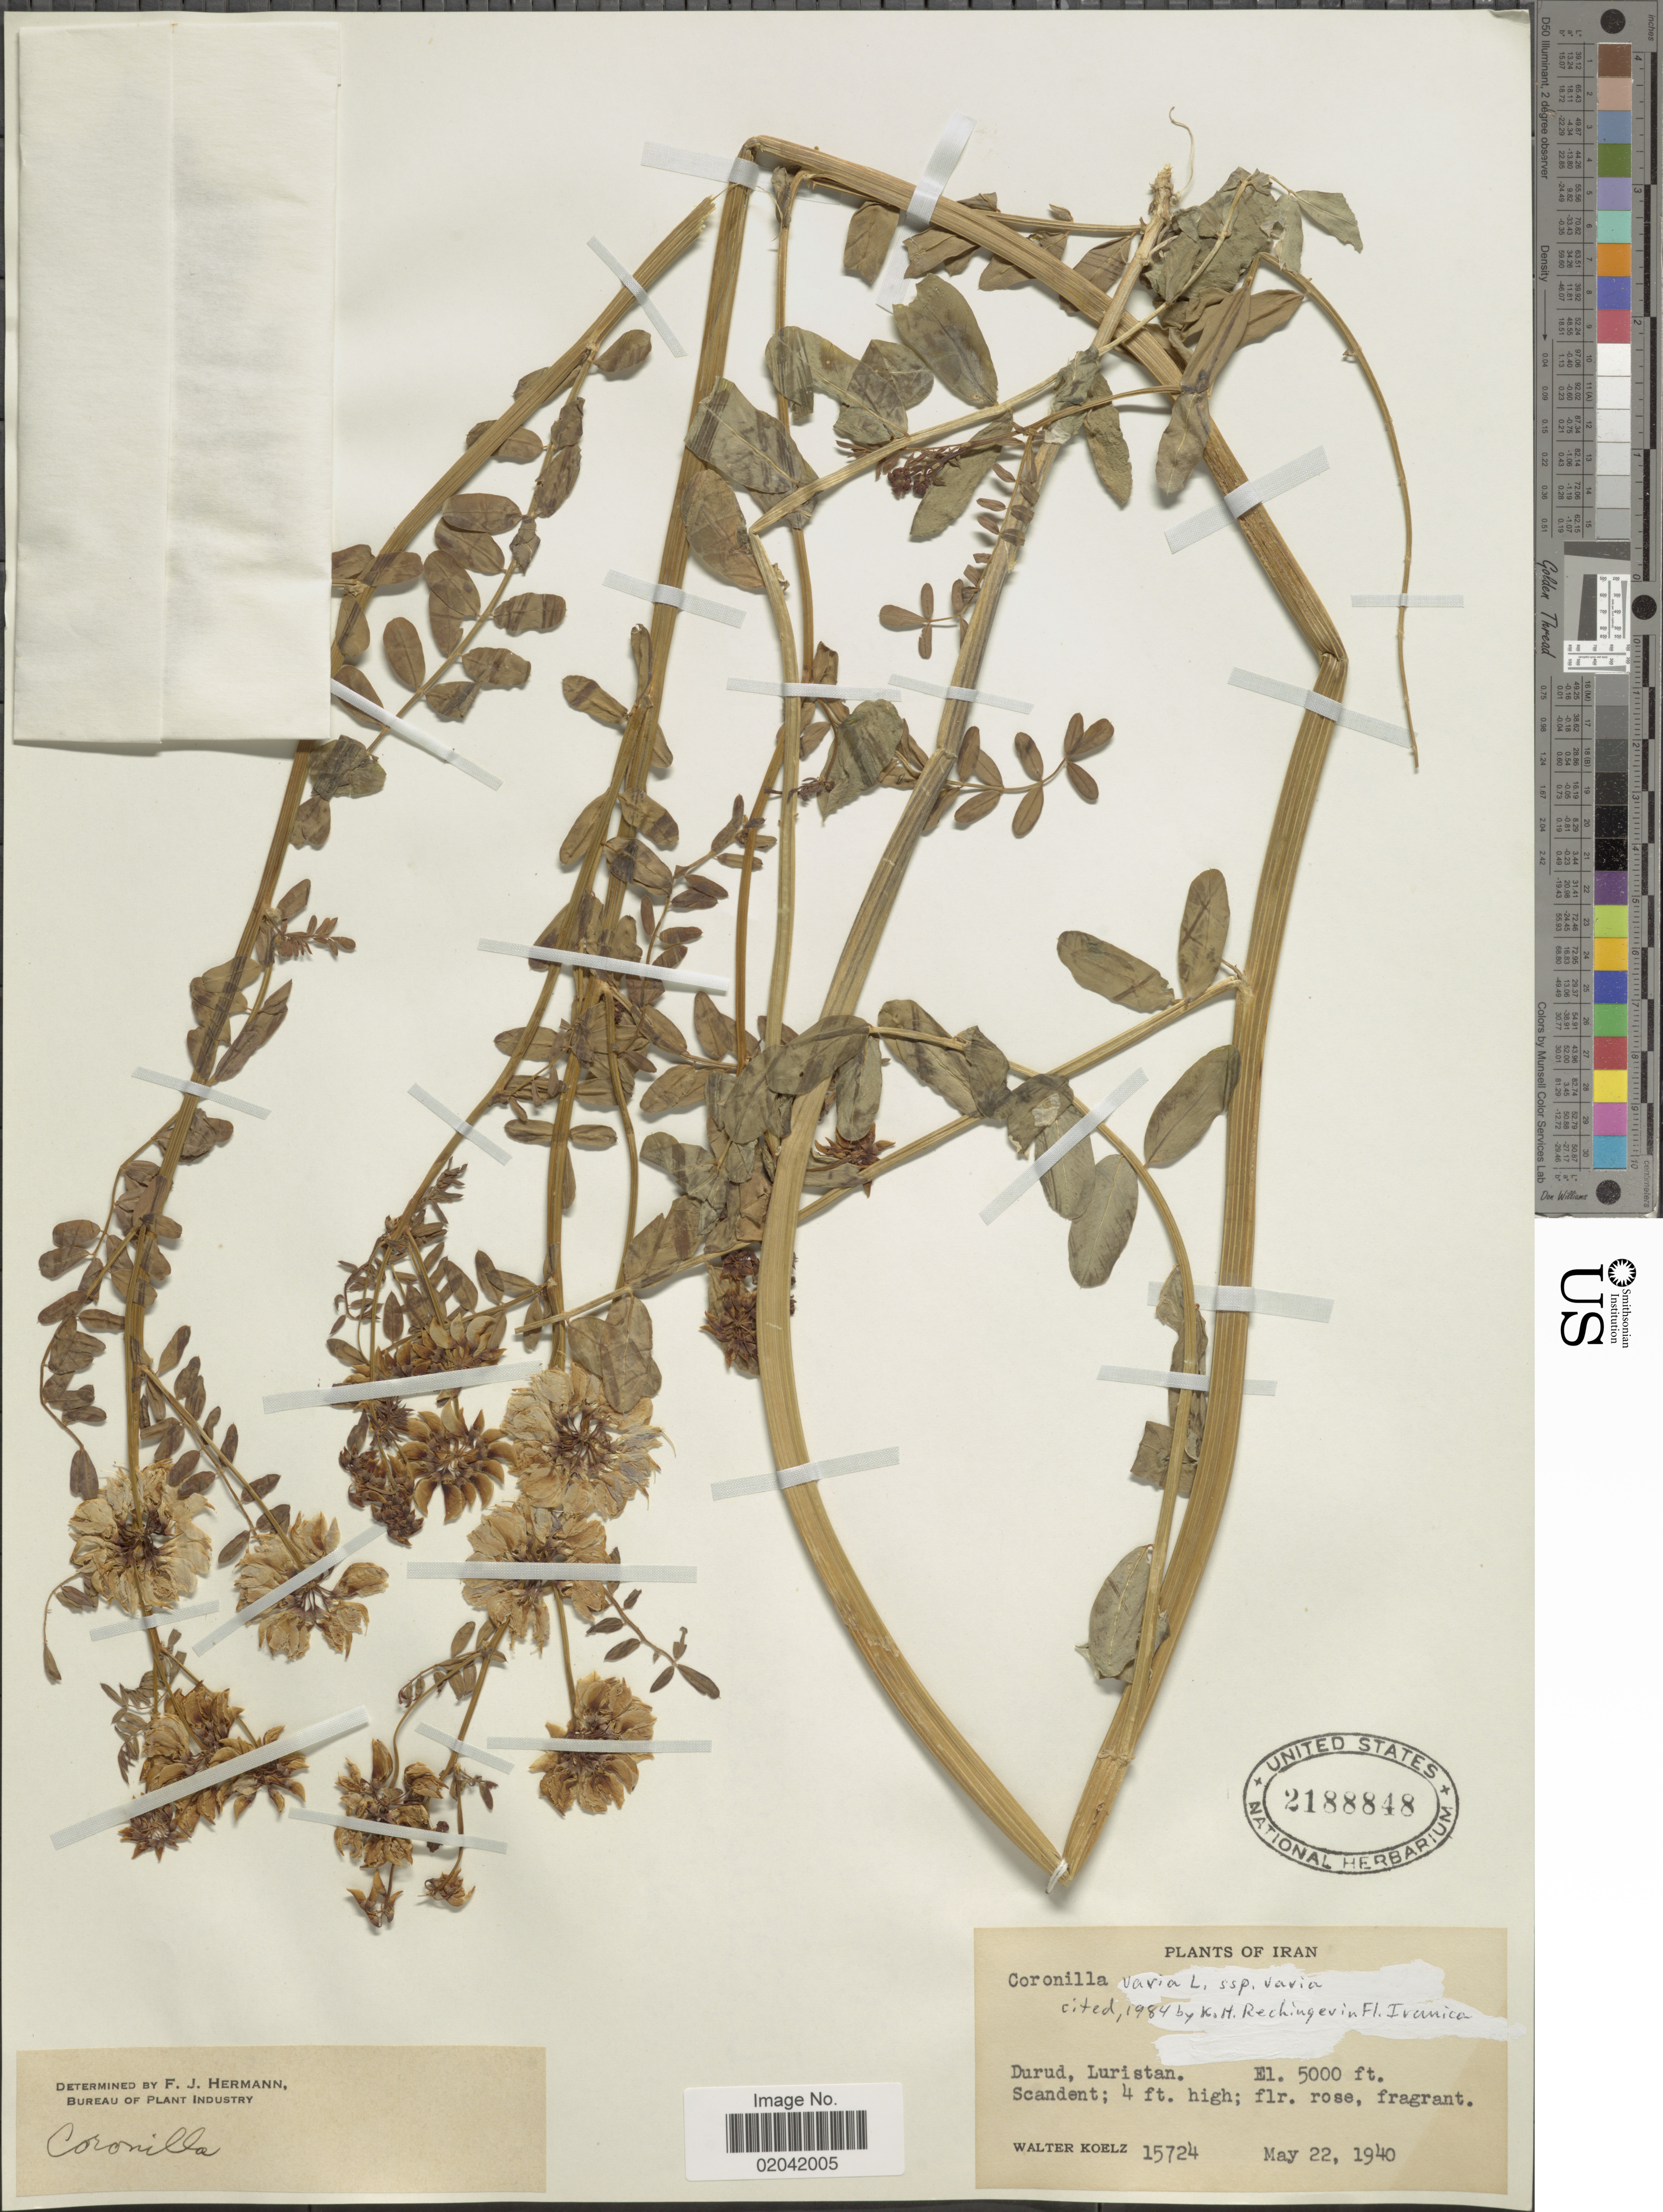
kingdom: Plantae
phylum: Tracheophyta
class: Magnoliopsida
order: Fabales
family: Fabaceae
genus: Coronilla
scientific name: Coronilla varia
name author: L.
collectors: W. N. Koelz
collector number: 15724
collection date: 1940-05-22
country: Iran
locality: Durud, Luristan.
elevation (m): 1524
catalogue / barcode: US 2188848